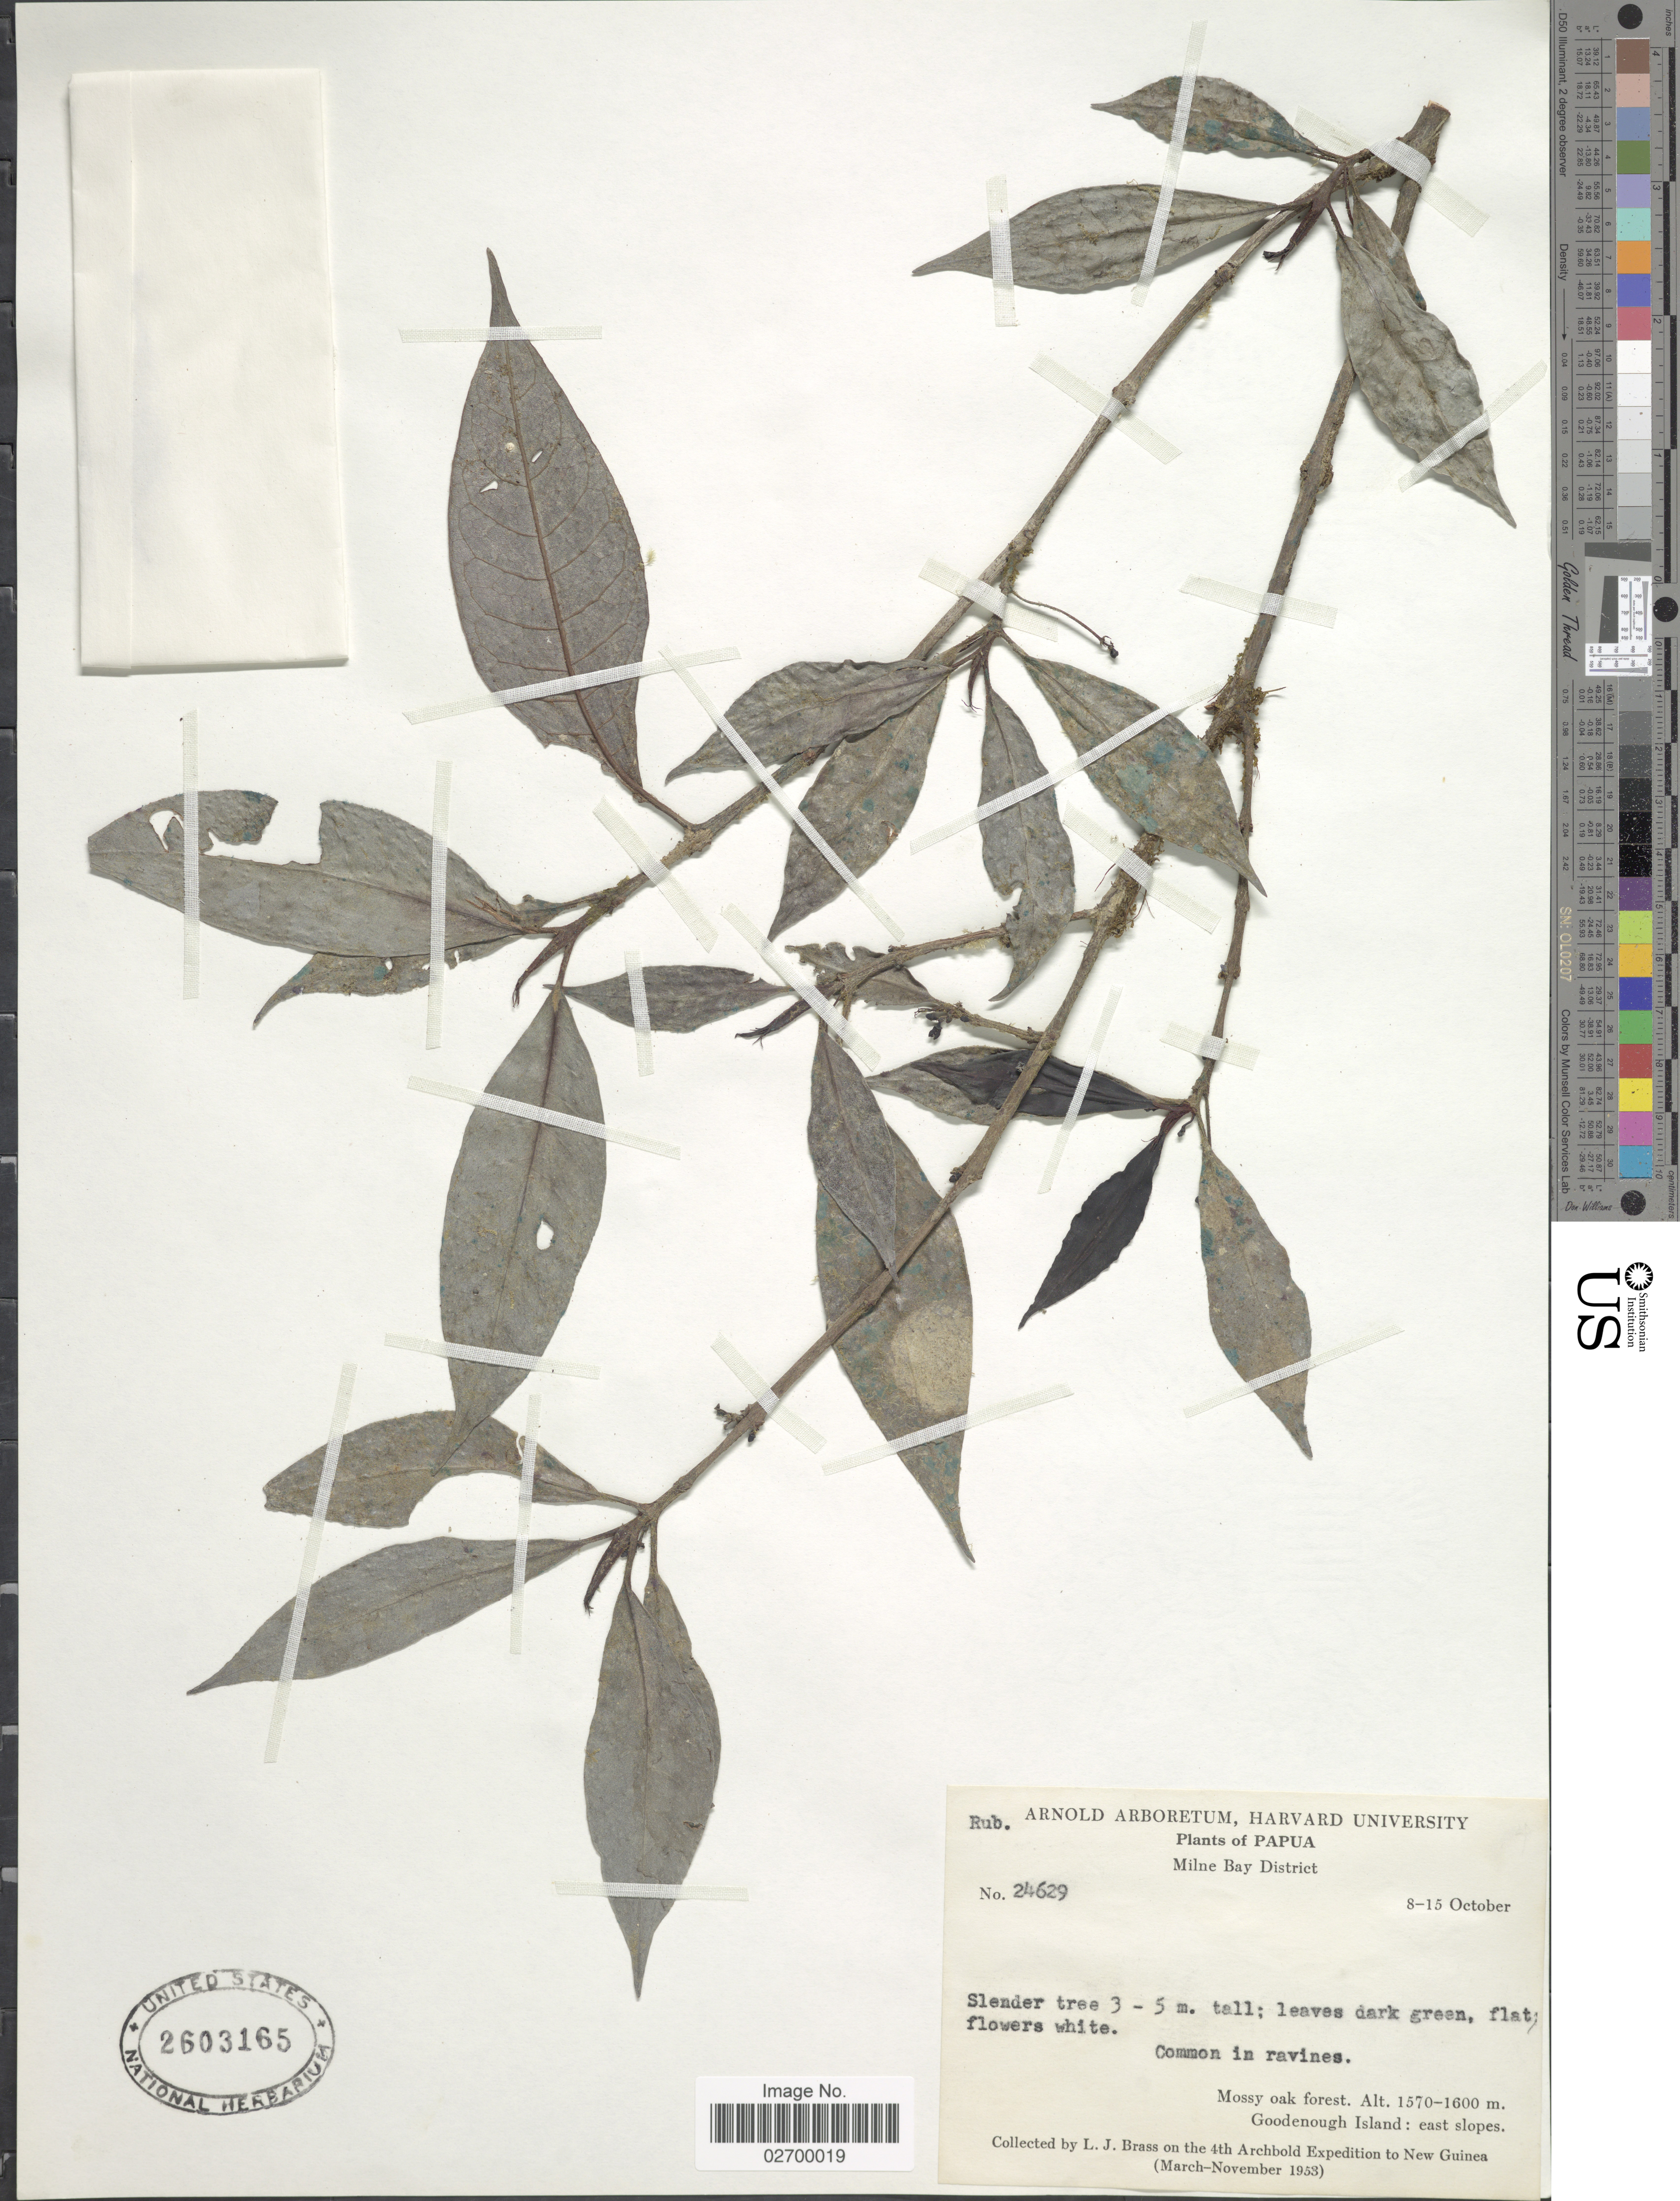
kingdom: Plantae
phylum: Tracheophyta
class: Magnoliopsida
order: Gentianales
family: Rubiaceae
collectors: L. J. Brass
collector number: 24629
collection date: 1953-10-08/1953-10-15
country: Papua New Guinea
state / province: Milne Bay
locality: Goodenough Island. east slopes. New Guinea [unsure placement]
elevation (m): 1570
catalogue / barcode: US 2603165